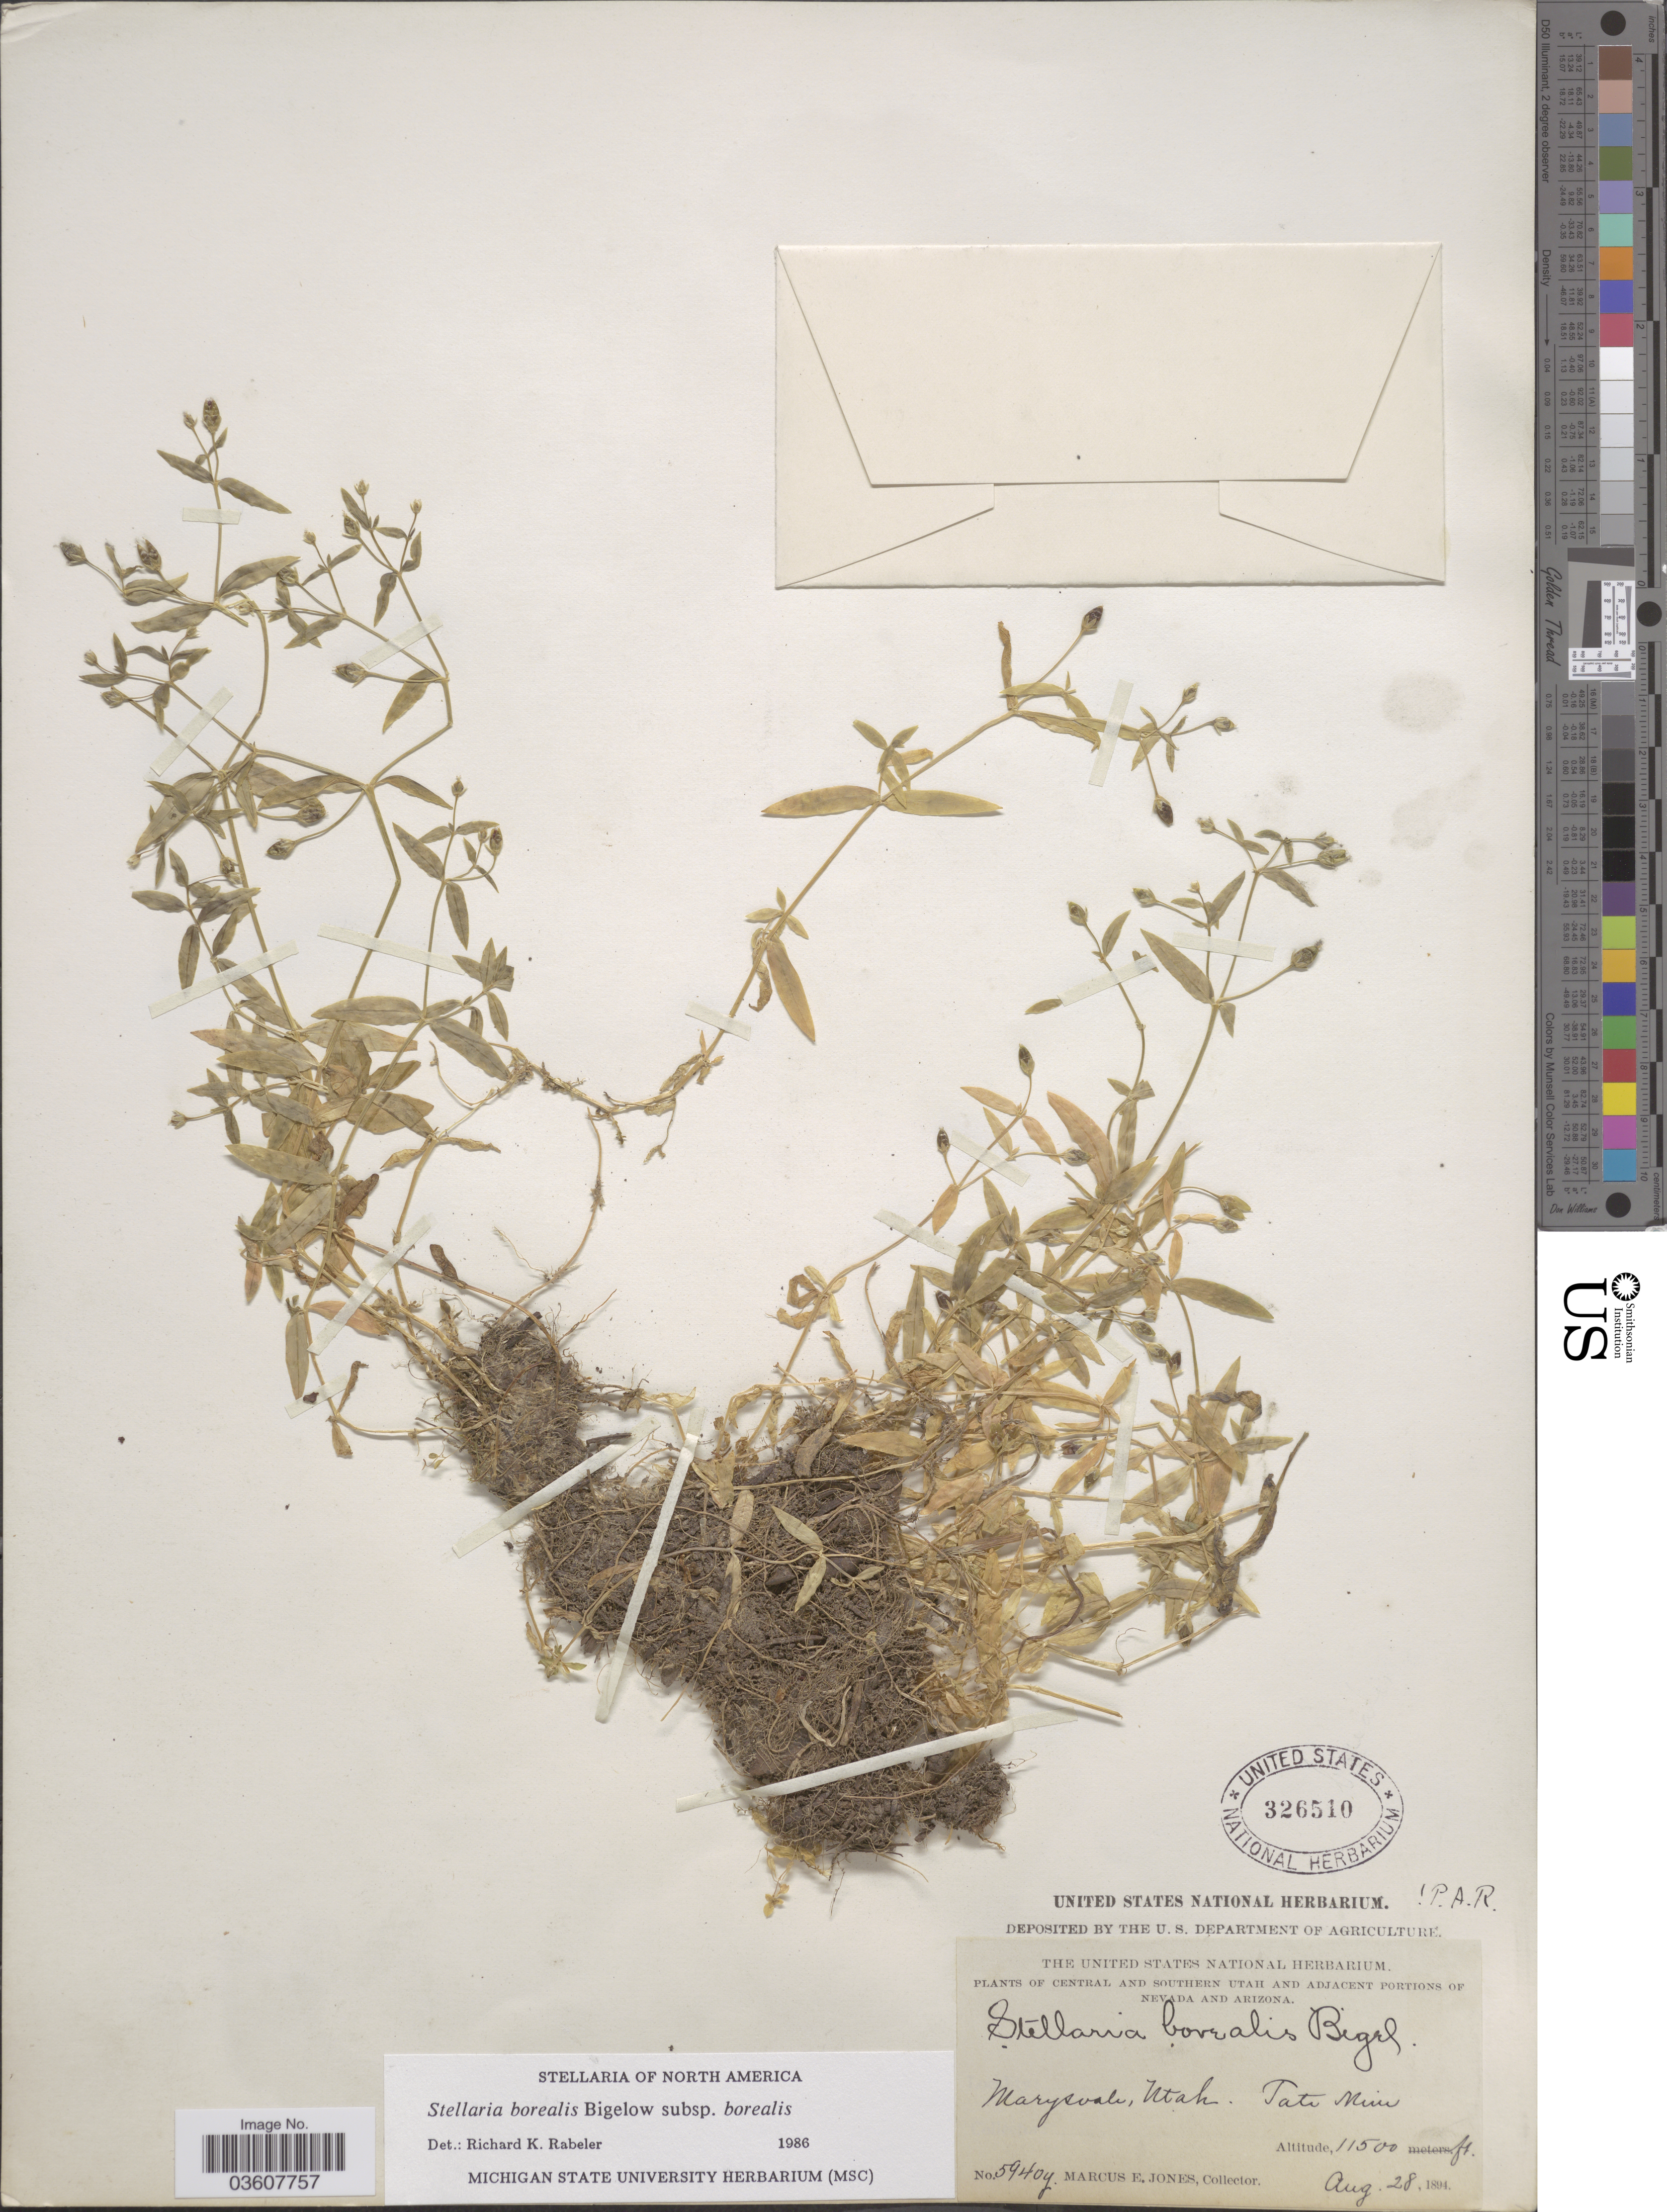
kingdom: Plantae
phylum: Tracheophyta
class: Magnoliopsida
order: Caryophyllales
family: Caryophyllaceae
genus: Stellaria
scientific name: Stellaria borealis subsp. borealis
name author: Bigelow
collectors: M. E. Jones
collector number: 5940y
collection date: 1894-08-28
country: United States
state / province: Utah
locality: Central and Southern Utah. Marysvale. Tate Mine.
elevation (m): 3505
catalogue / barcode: US 326510